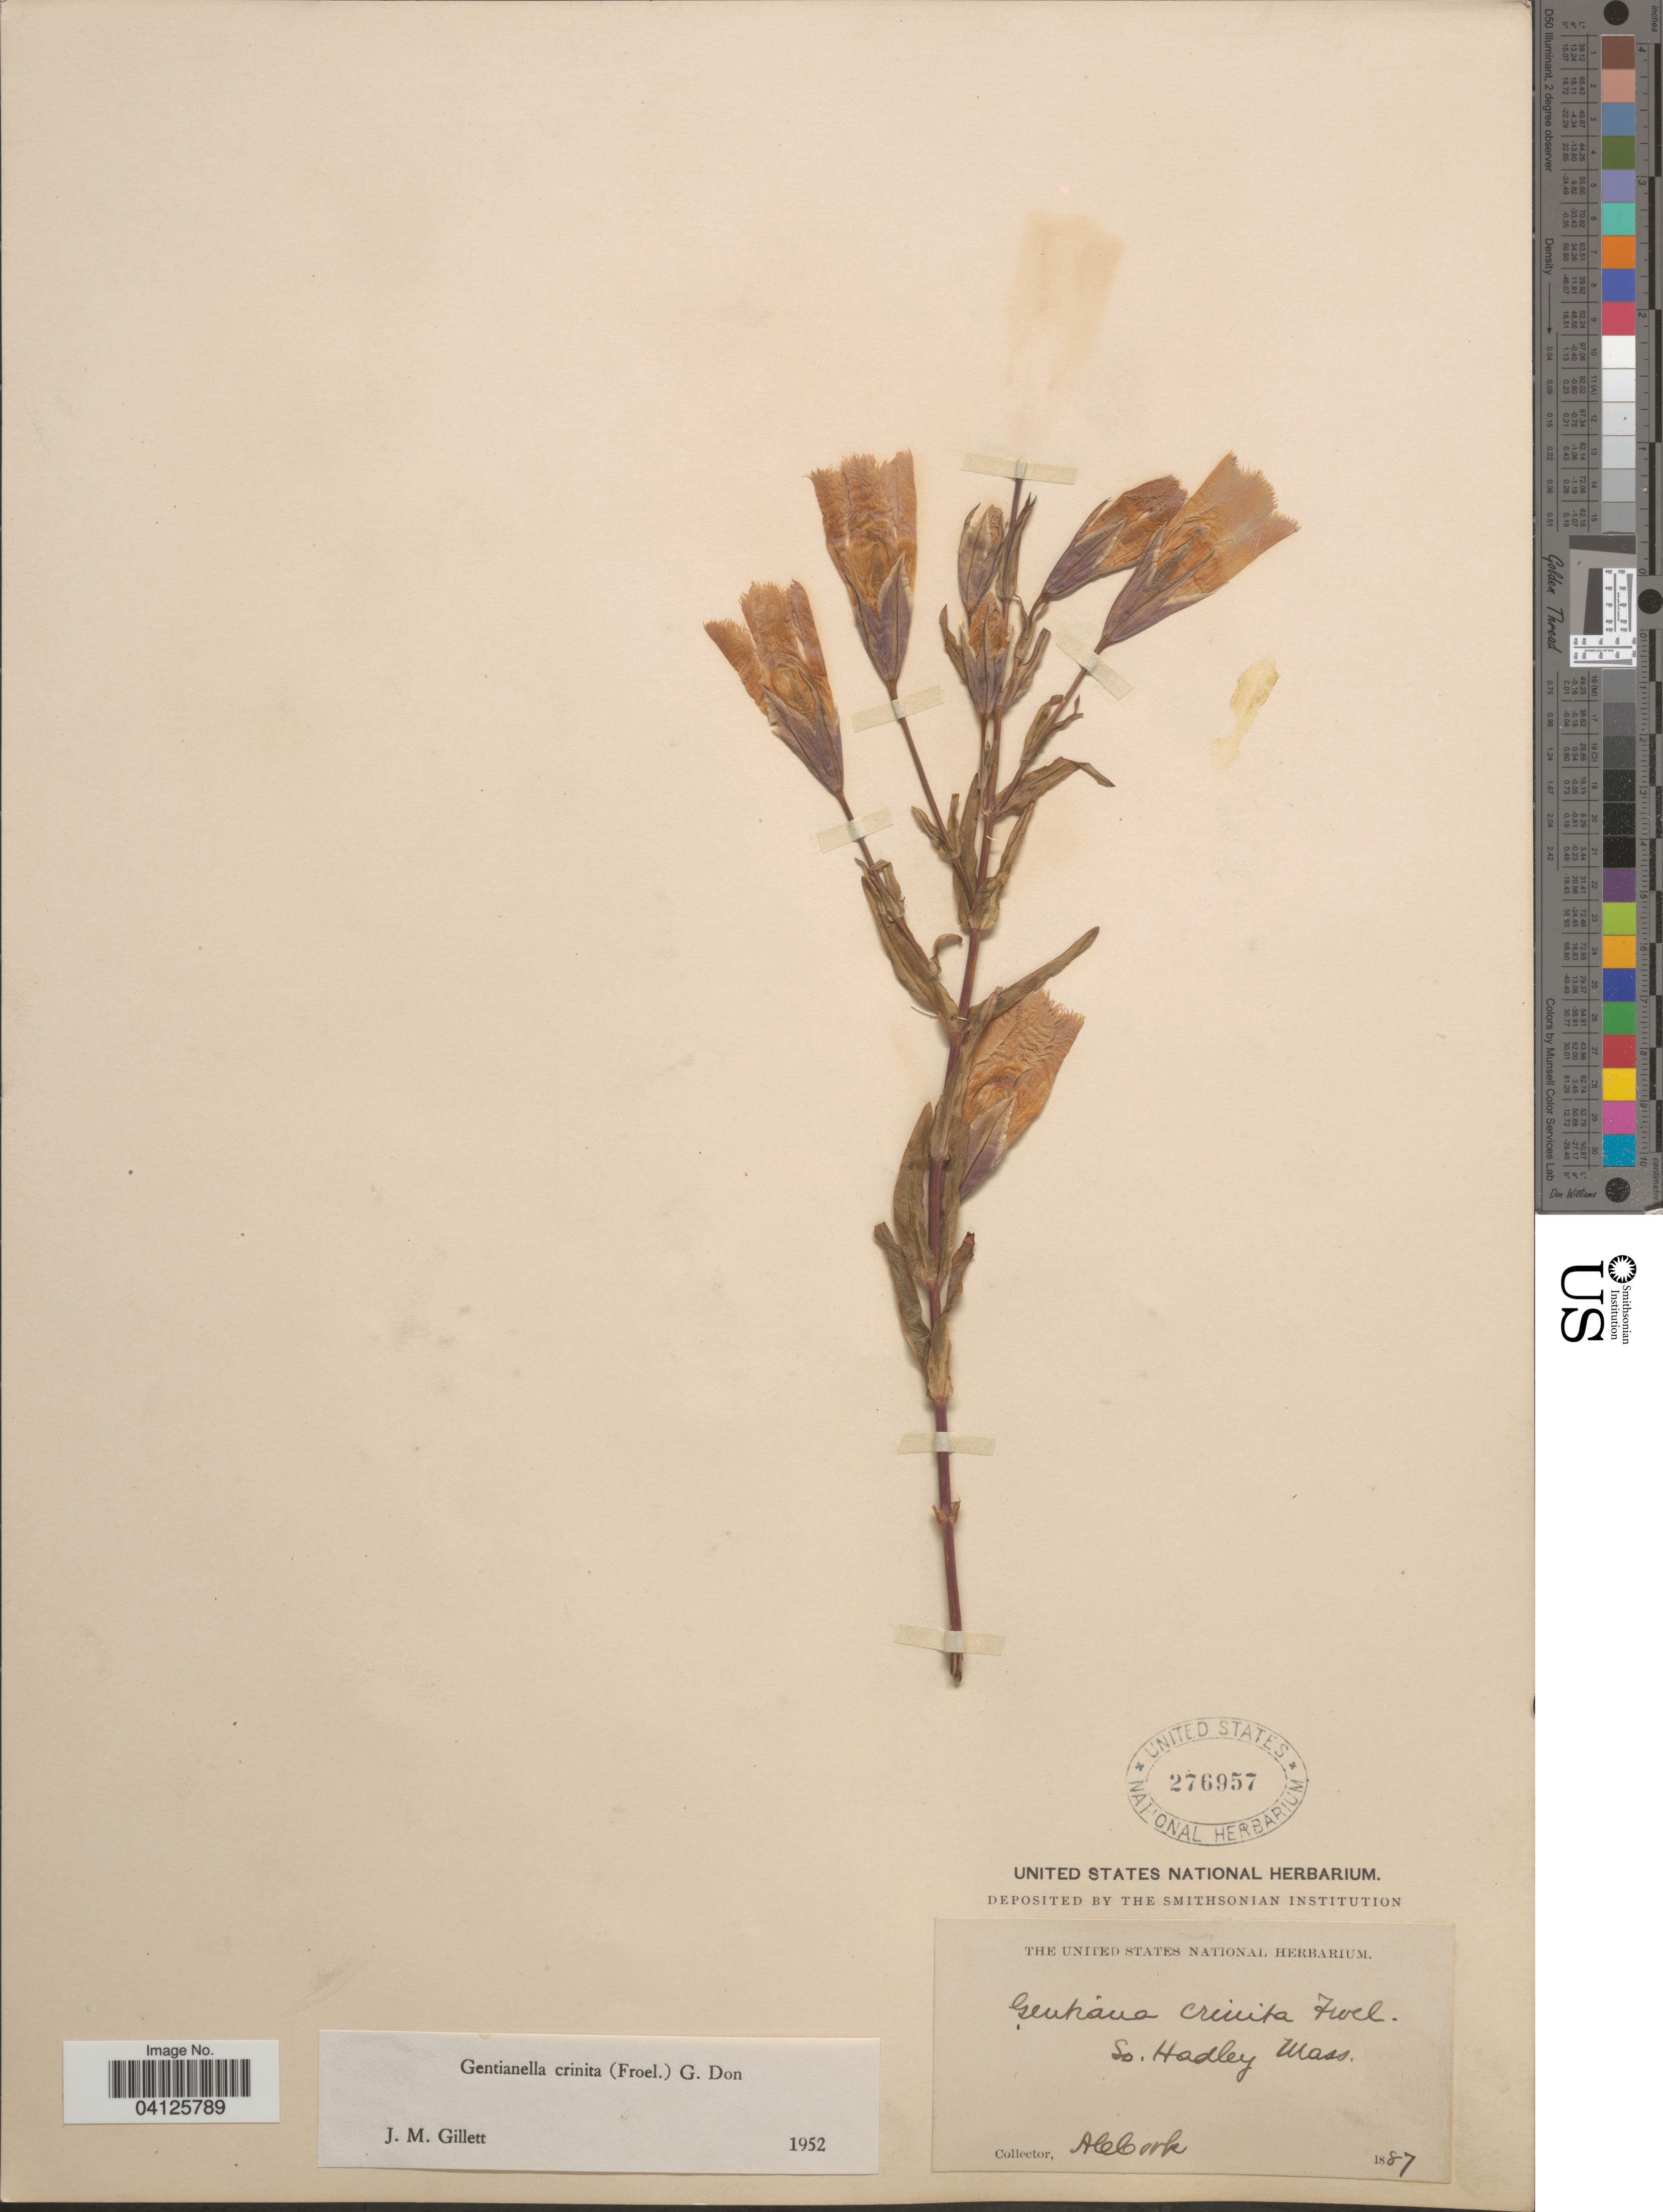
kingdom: Plantae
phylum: Tracheophyta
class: Magnoliopsida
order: Gentianales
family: Gentianaceae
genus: Gentianella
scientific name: Gentianella crinita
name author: (Froel.) G. Don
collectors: A. Cork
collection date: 1887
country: United States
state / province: Massachusetts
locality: So. Hadley.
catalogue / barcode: US 276957